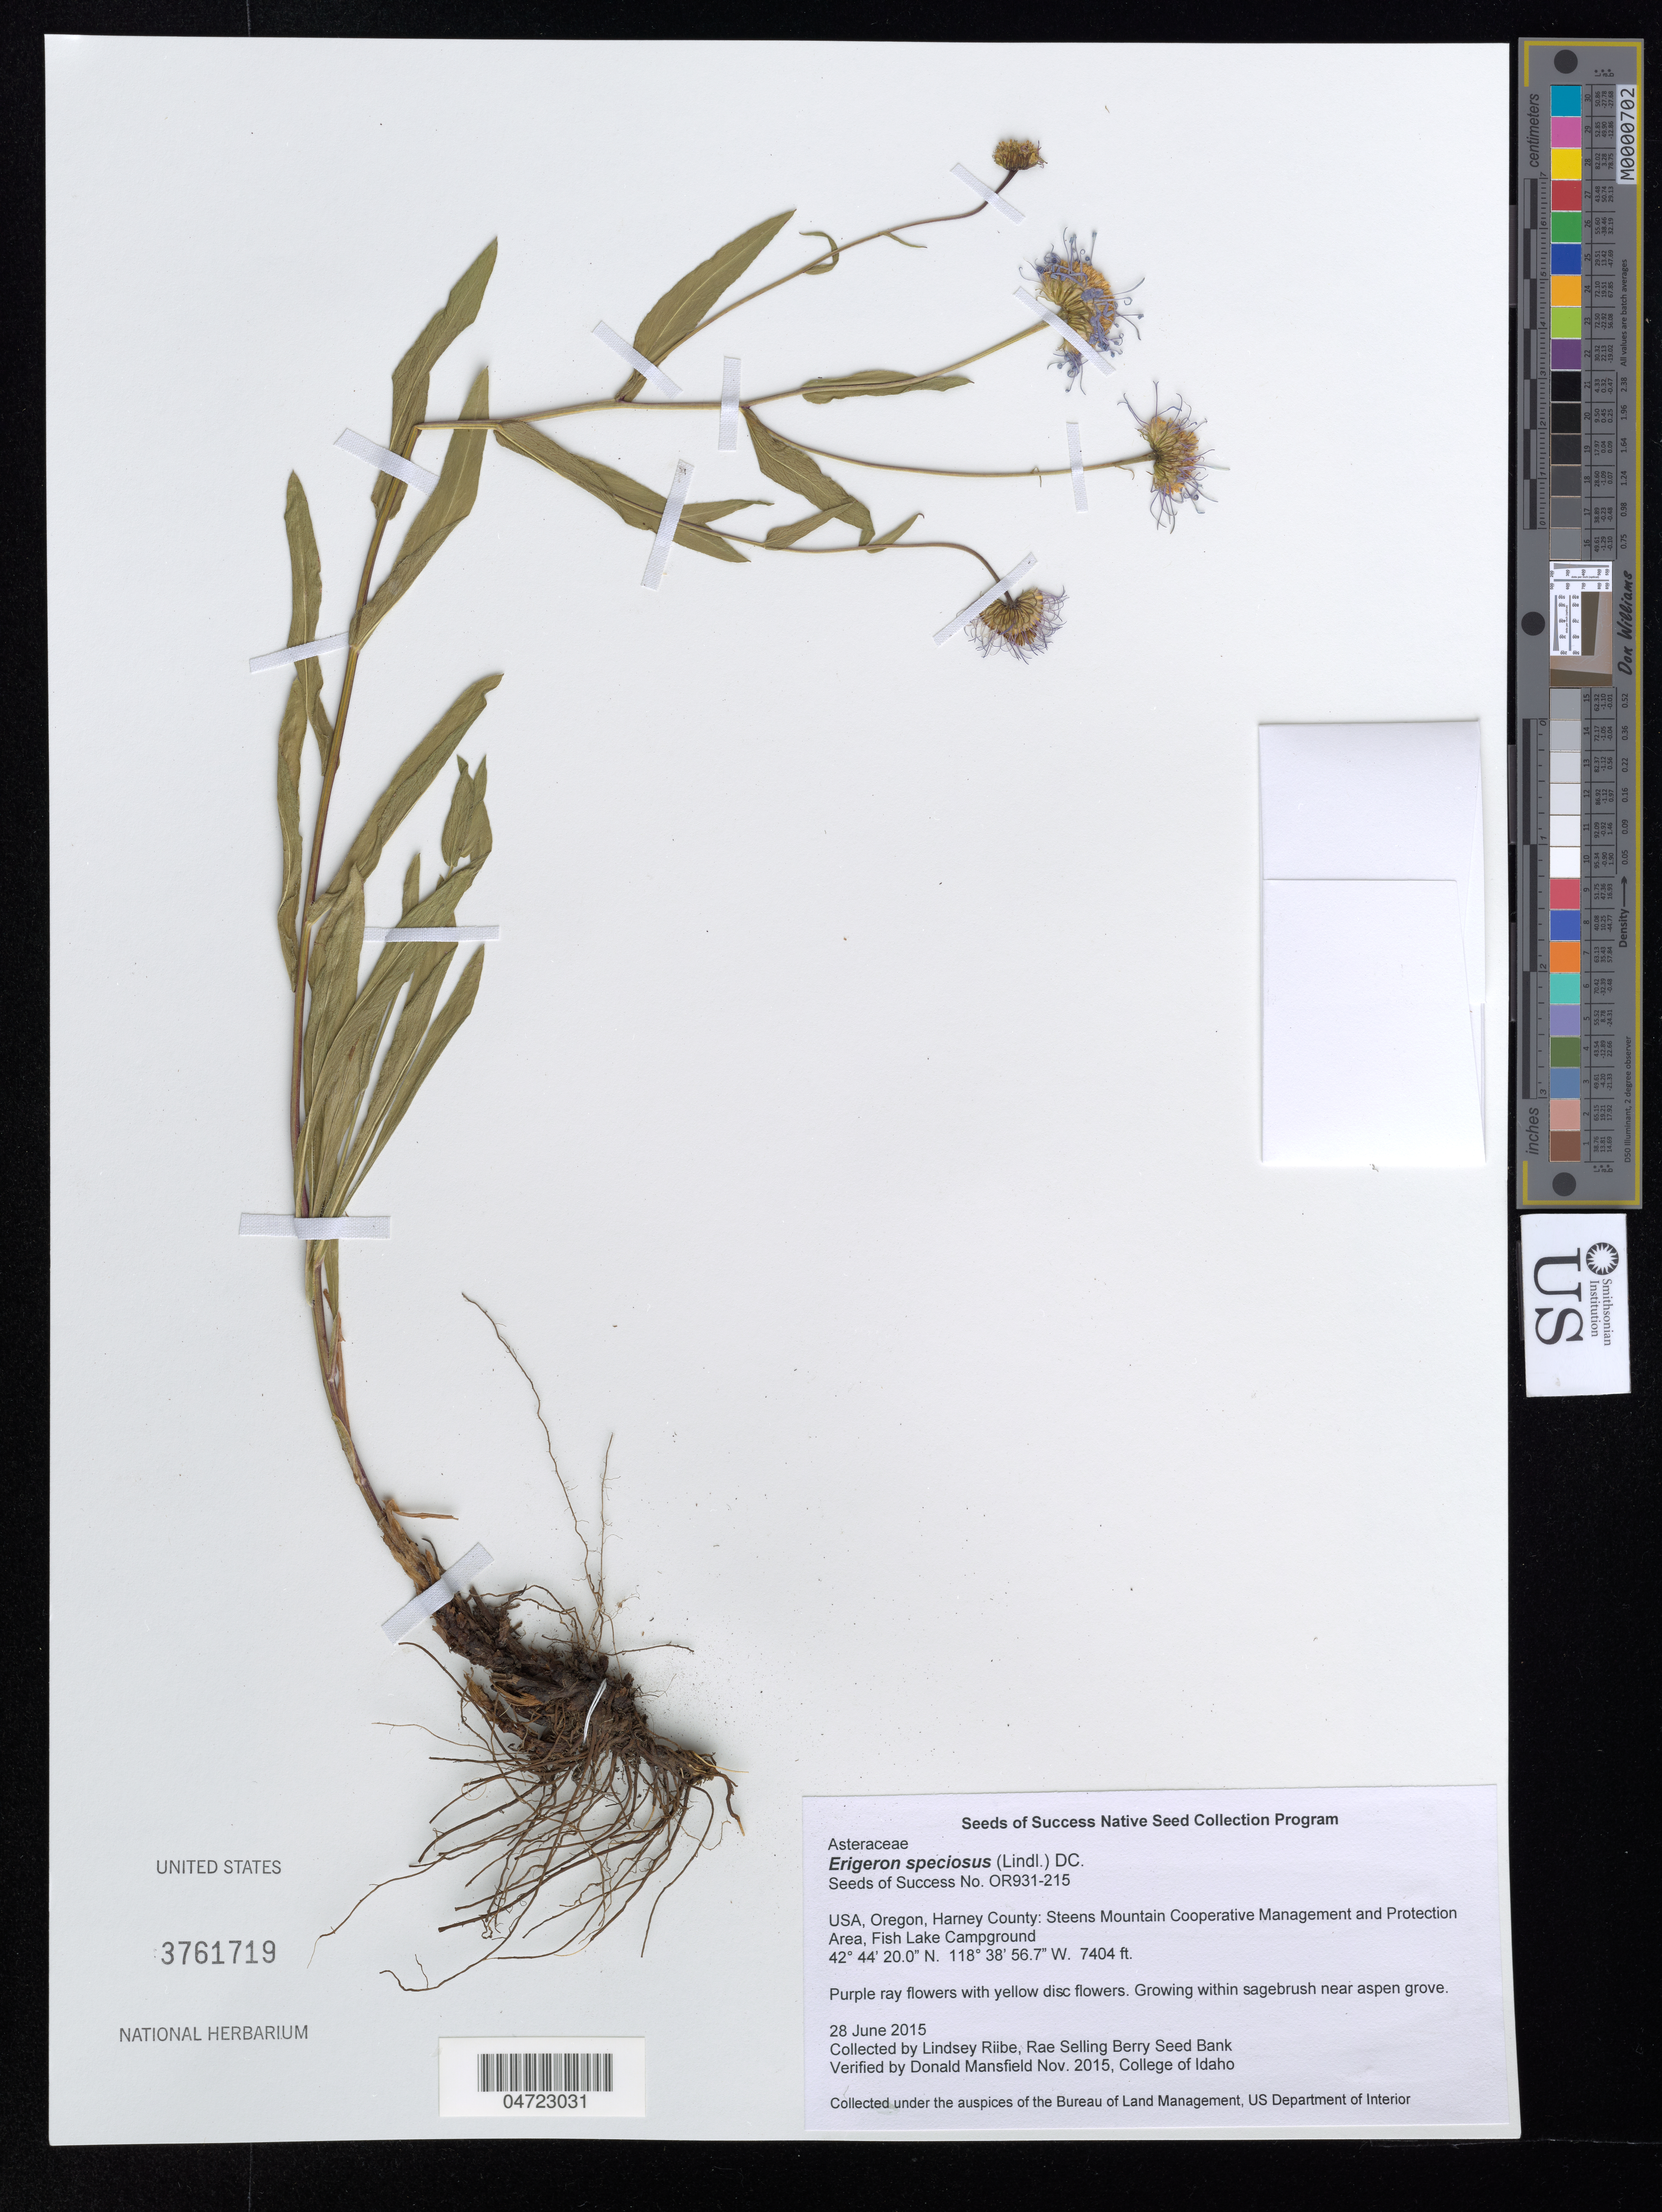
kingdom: Plantae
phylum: Tracheophyta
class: Magnoliopsida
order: Asterales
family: Asteraceae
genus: Erigeron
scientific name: Erigeron speciosus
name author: (Lindl.) DC.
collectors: L. Riibe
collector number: OR931-215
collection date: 2015-06-28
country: United States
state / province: Oregon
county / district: Harney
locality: Harney County: Steens Mountain Cooperative Management and Protection Area, Fish Lake Campground.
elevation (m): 2257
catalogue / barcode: US 3761719